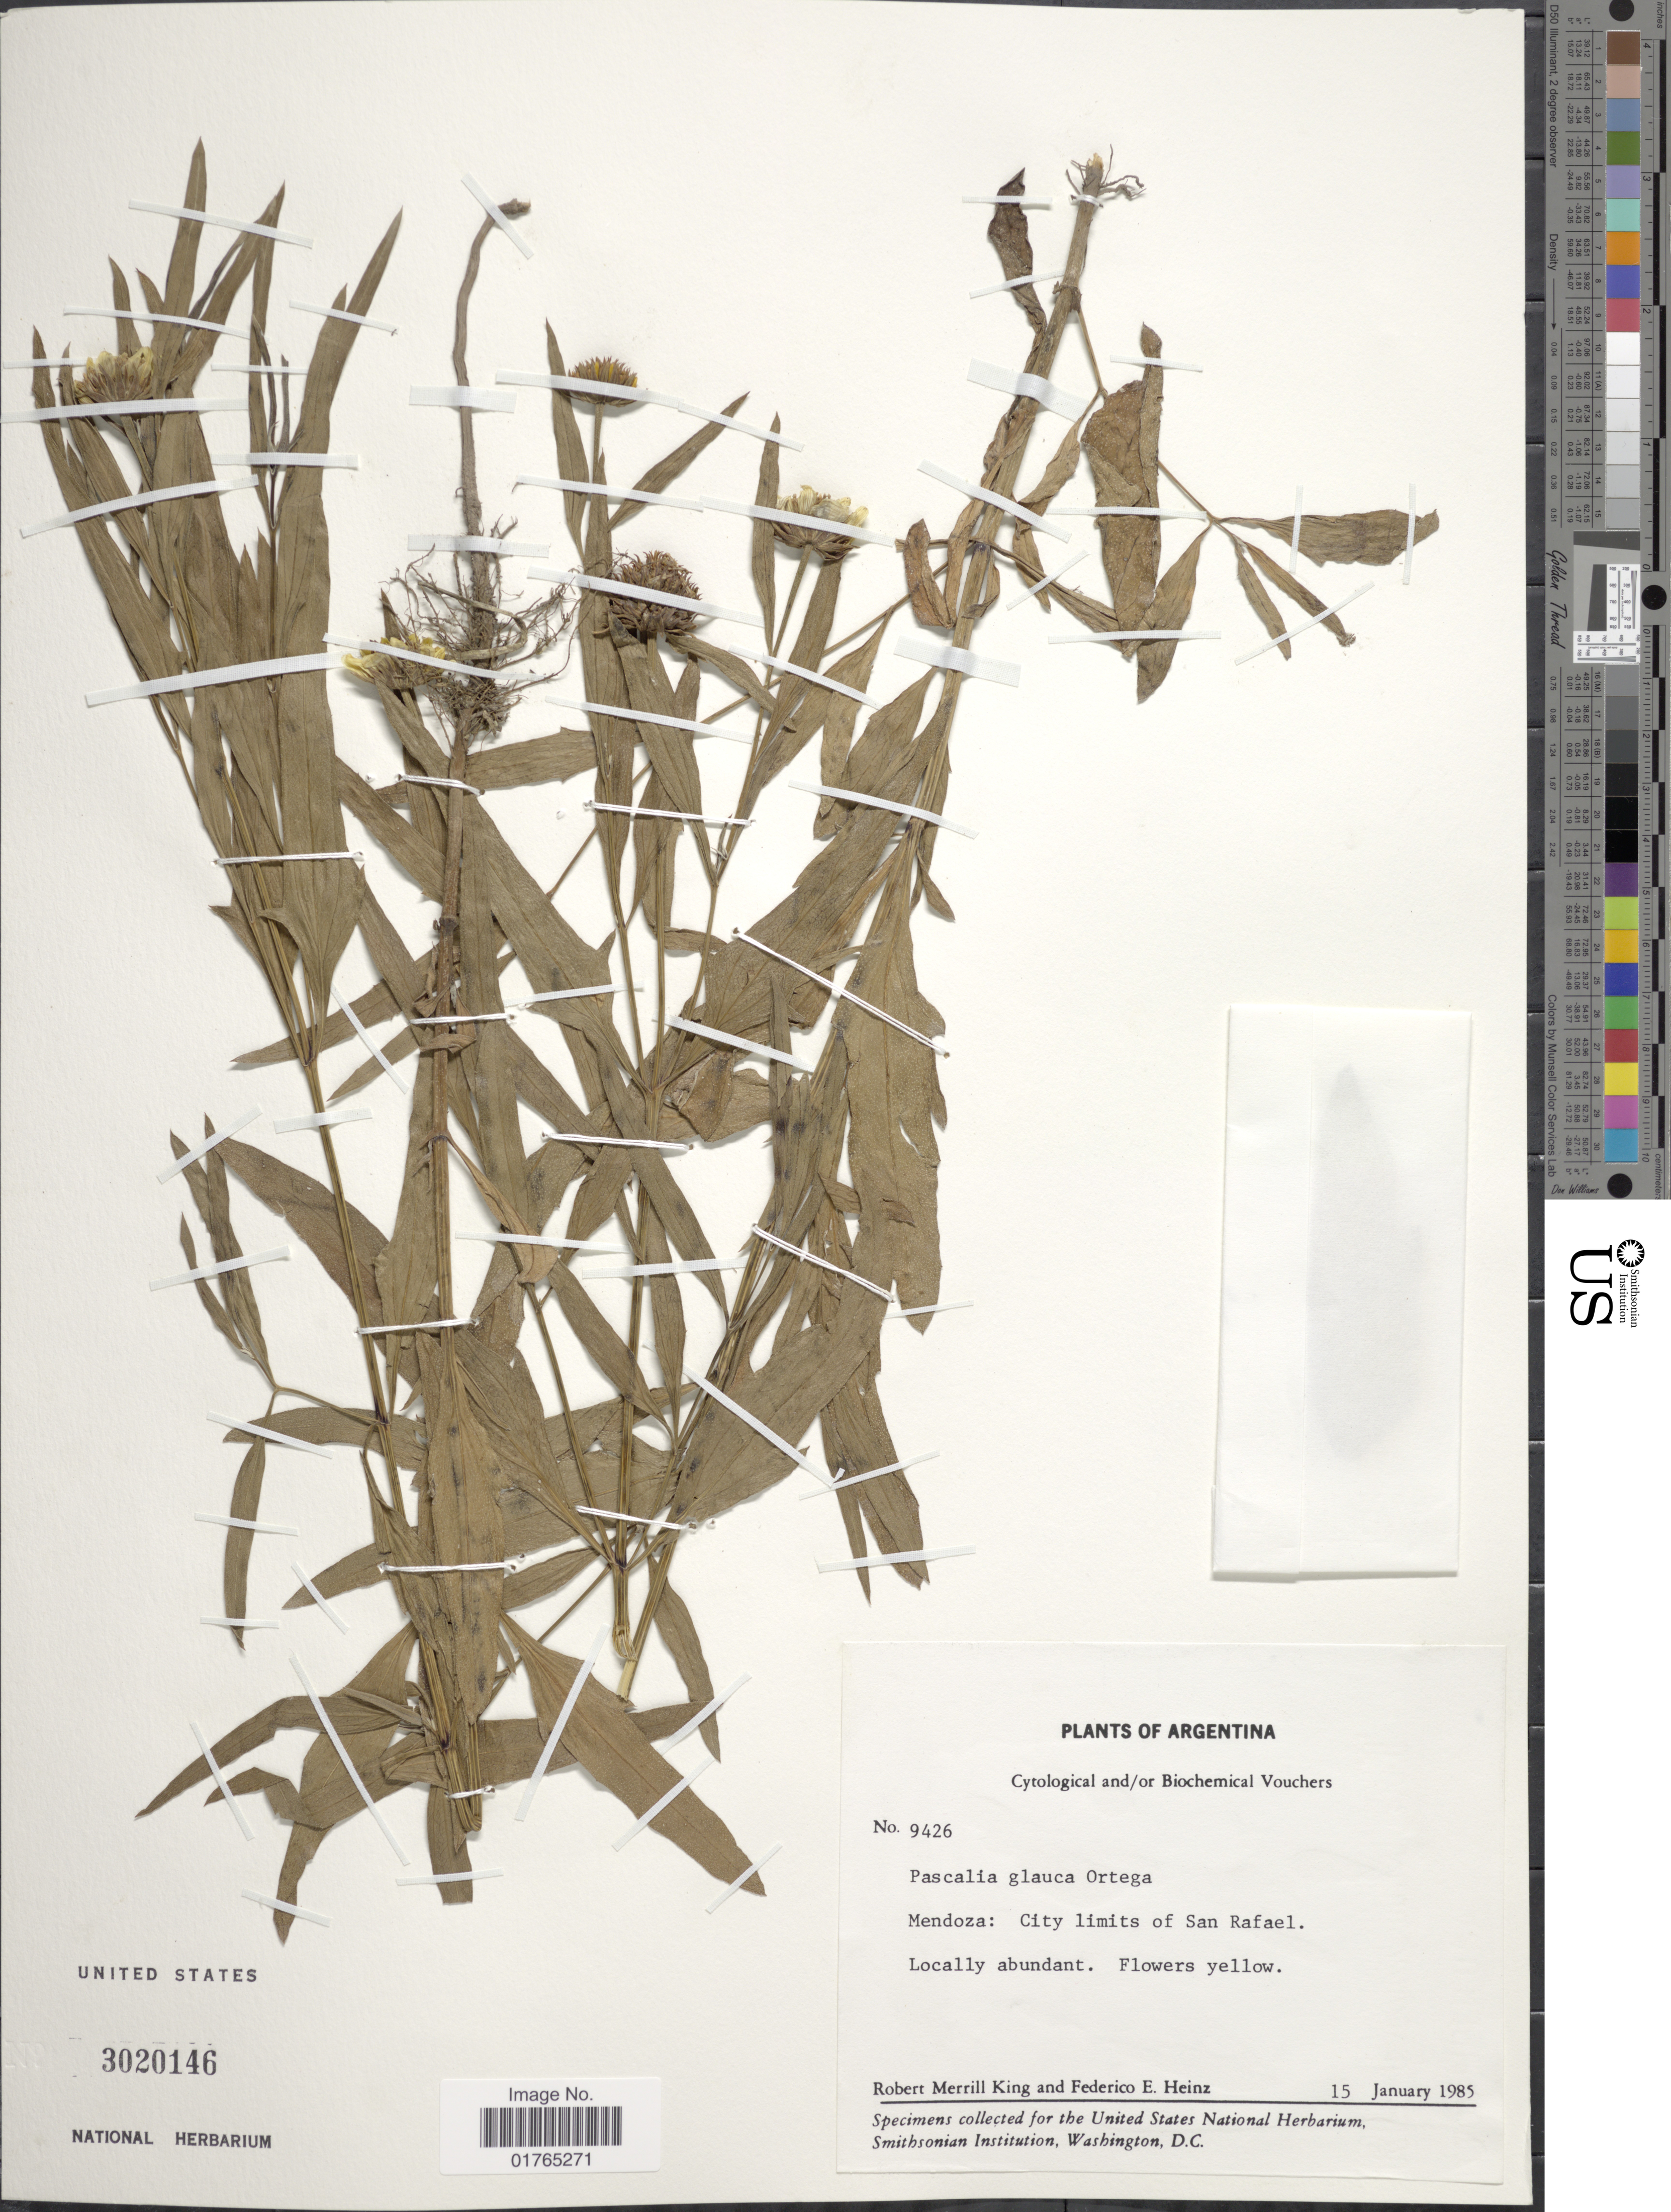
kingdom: Plantae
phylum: Tracheophyta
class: Magnoliopsida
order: Asterales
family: Asteraceae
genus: Pascalia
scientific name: Pascalia glauca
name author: Ortega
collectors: R. M. King & F. Heinz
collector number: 9426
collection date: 1985-01-15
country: Argentina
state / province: Mendoza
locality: City limits of San Rafael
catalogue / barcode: US 3020146